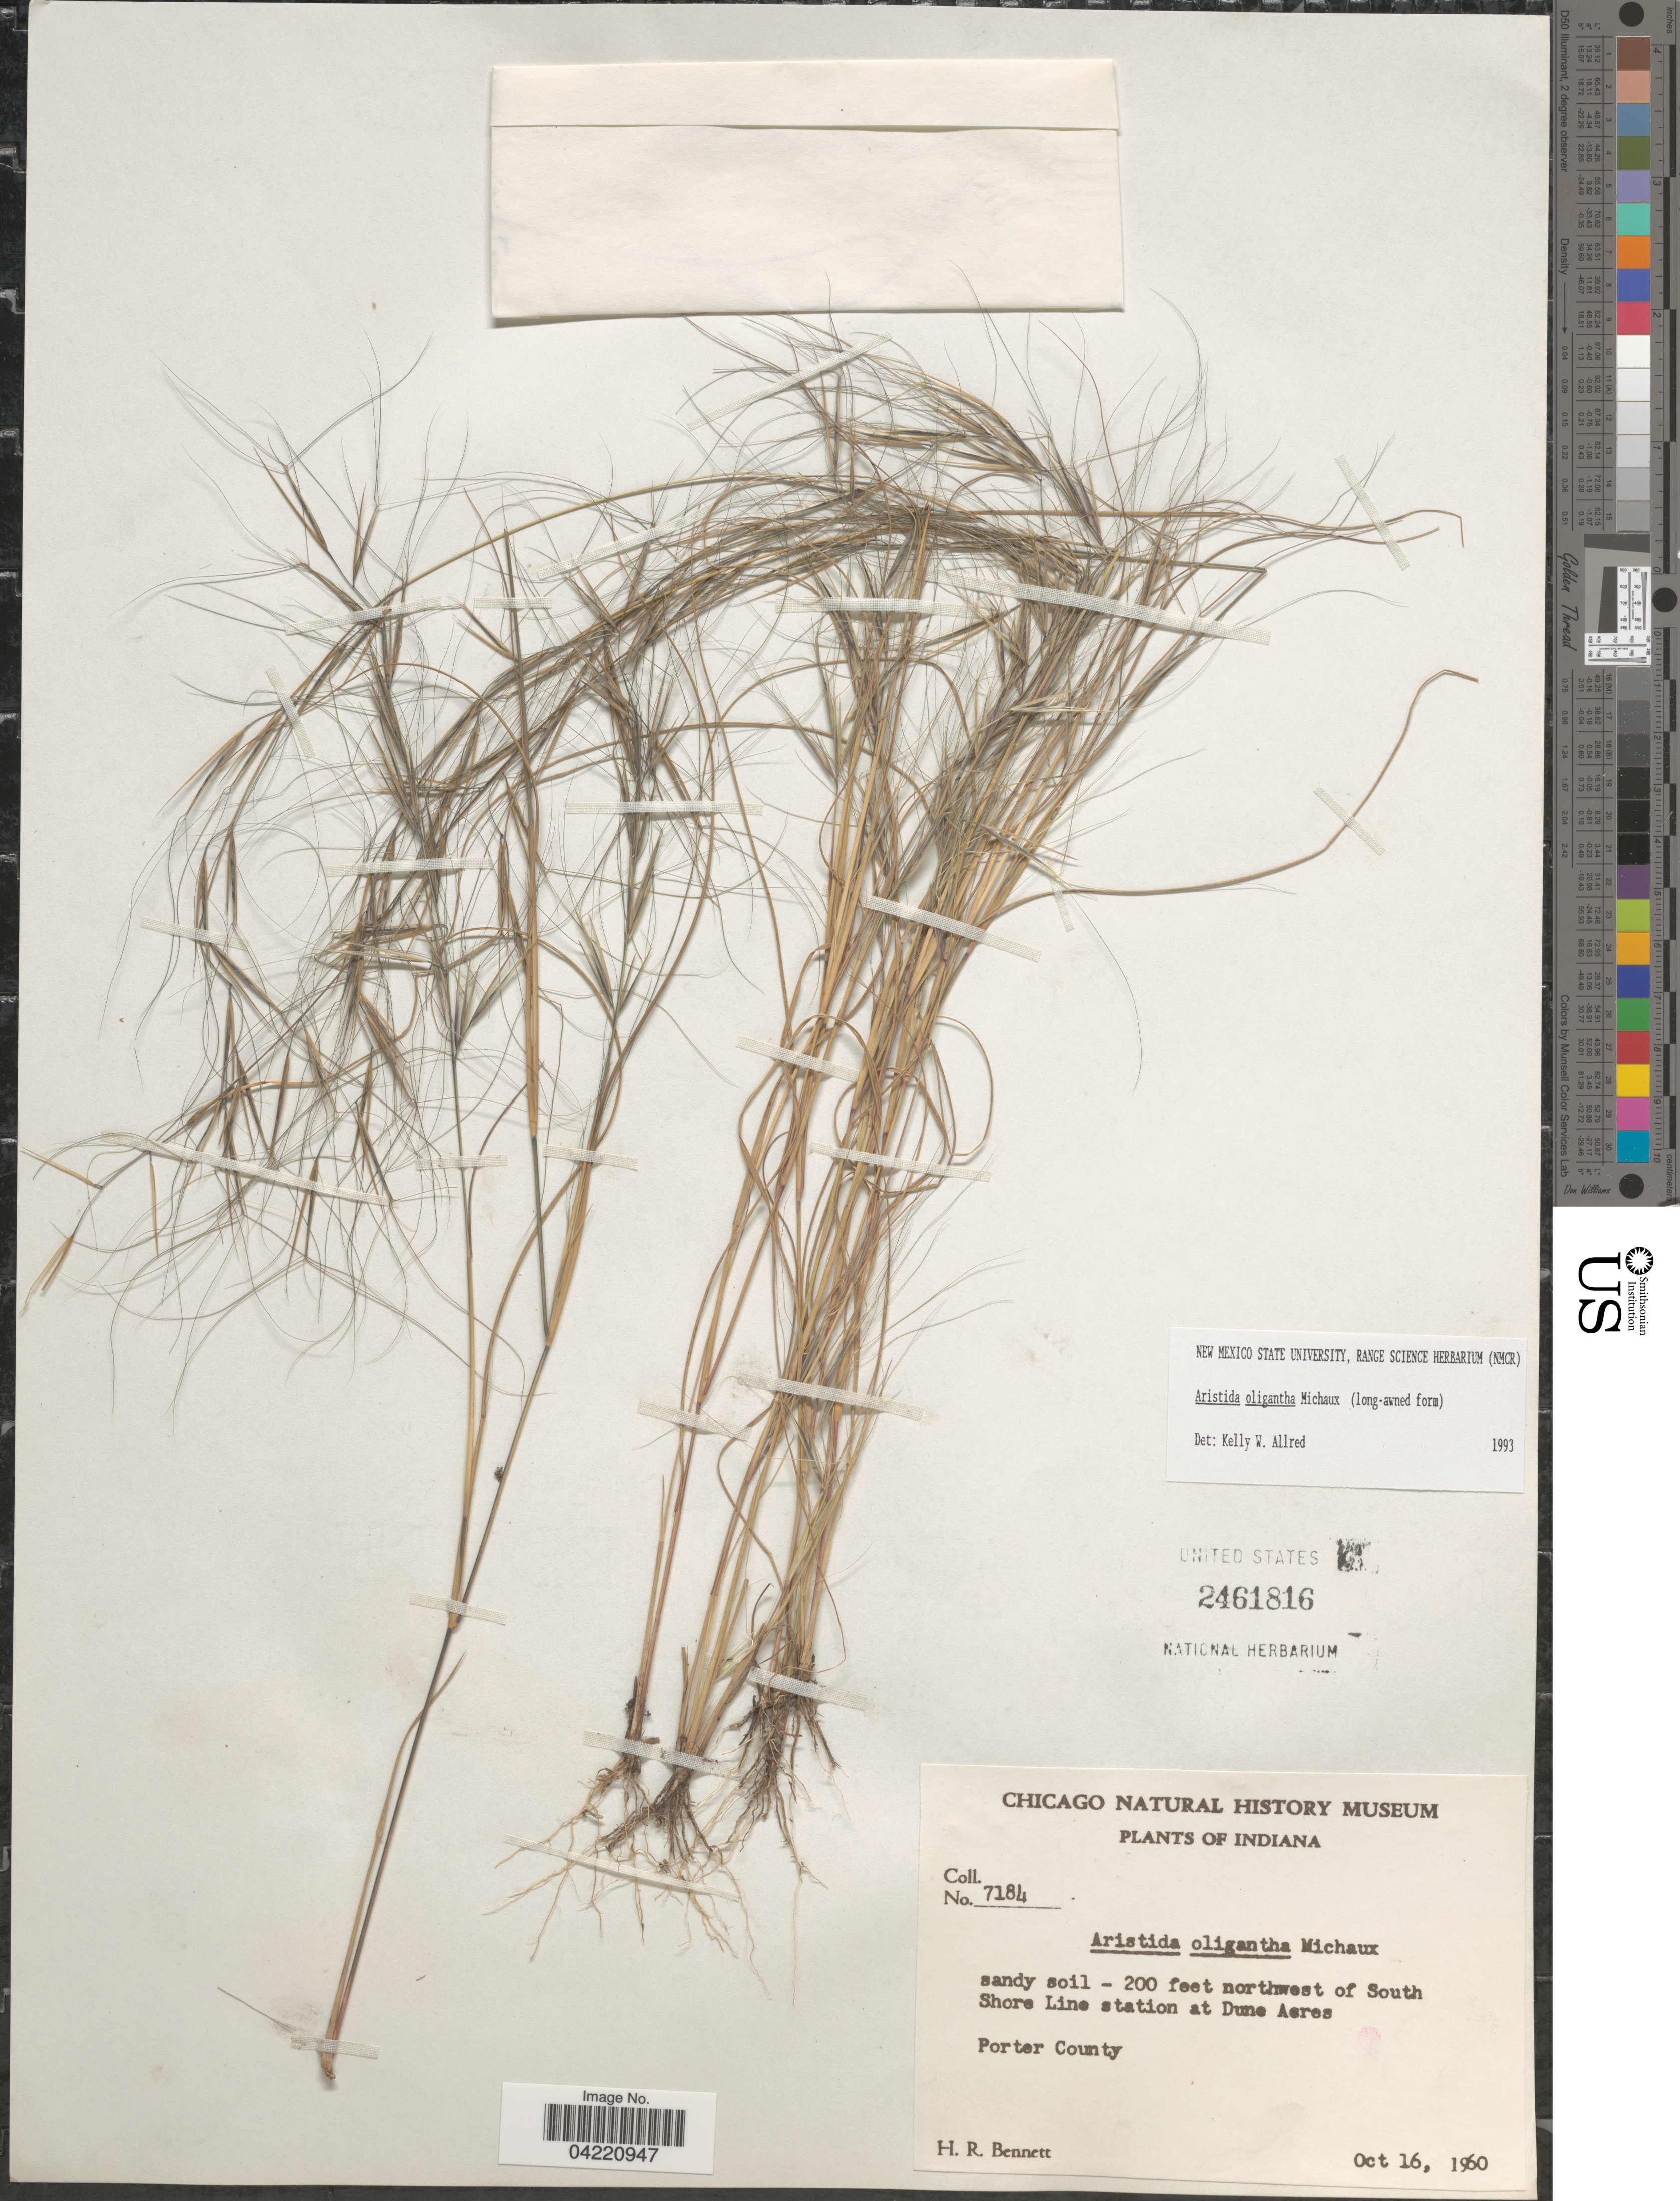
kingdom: Plantae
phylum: Tracheophyta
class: Liliopsida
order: Poales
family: Poaceae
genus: Aristida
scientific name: Aristida oligantha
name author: Michx.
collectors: H. R. Bennett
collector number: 7184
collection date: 1960-10-16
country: United States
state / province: Indiana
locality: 200 feet nortwest of South Shore Line station at Dune Acres. Porter County.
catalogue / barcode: US 2461816